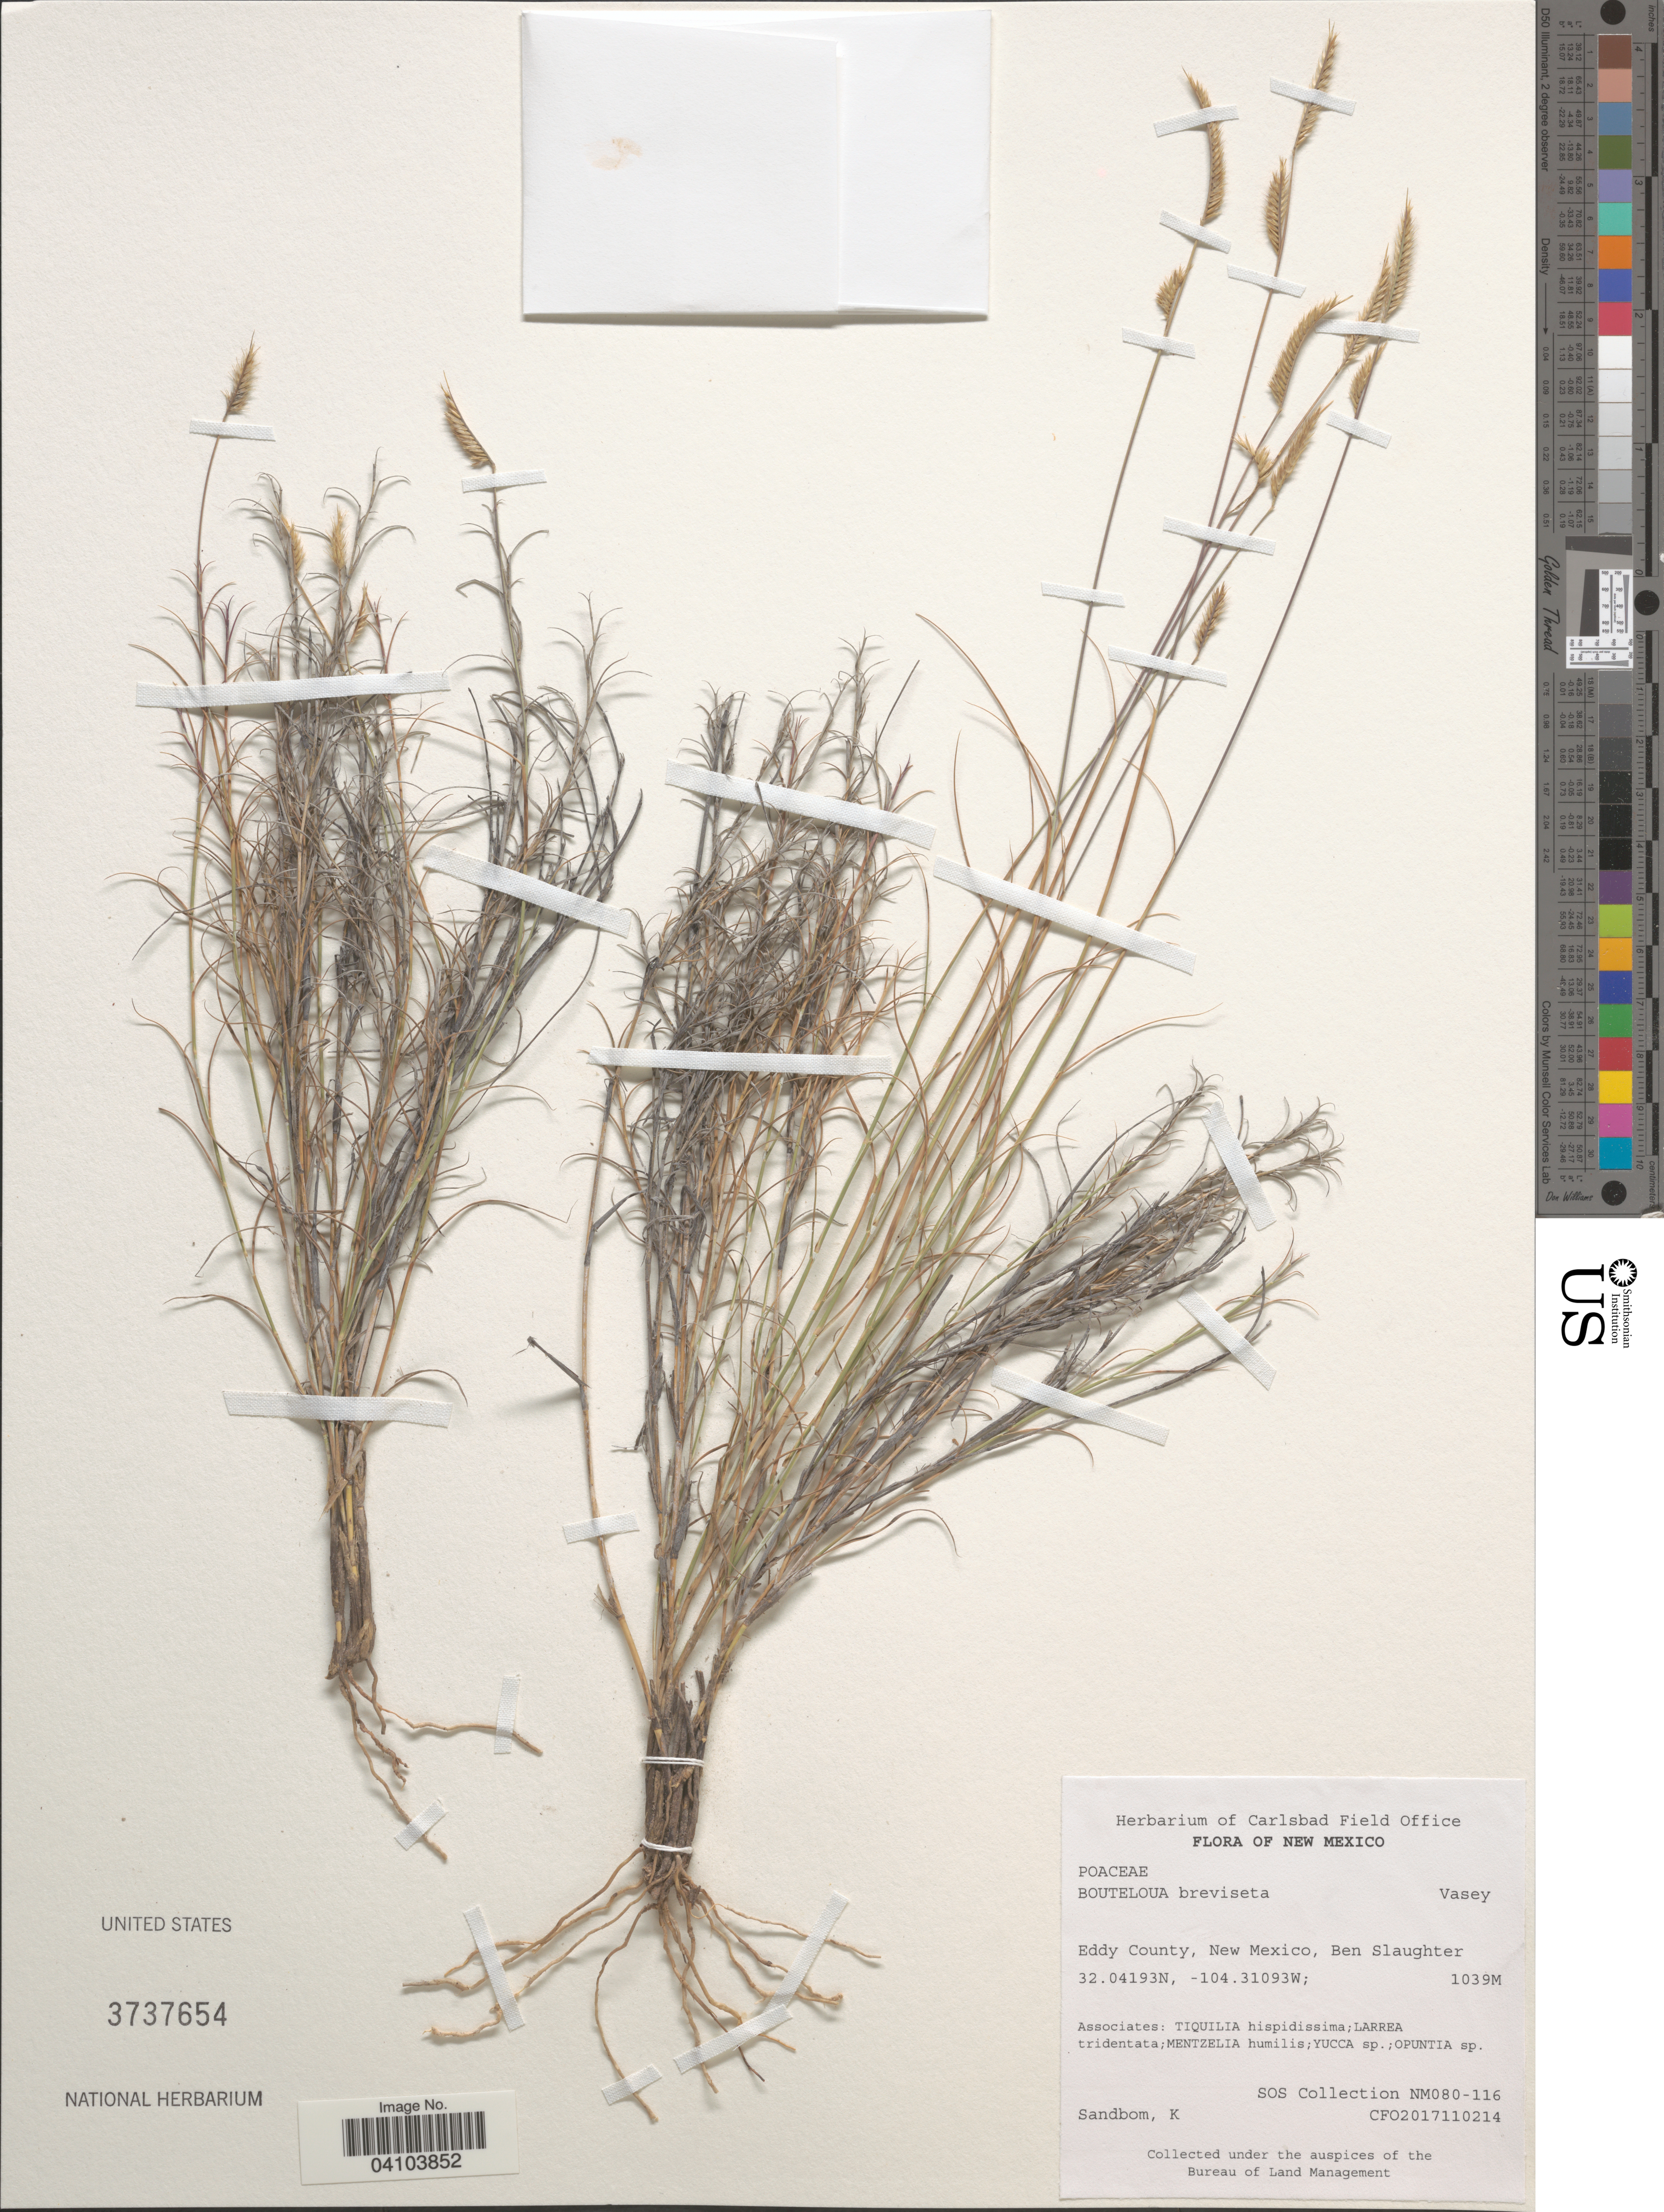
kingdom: Plantae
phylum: Tracheophyta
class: Liliopsida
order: Poales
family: Poaceae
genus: Bouteloua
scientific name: Bouteloua breviseta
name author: Vasey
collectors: K. Sandbom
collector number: CFO2017110214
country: United States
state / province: New Mexico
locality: Eddy County, Ben Slaughter.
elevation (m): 1039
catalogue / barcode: US 3737654